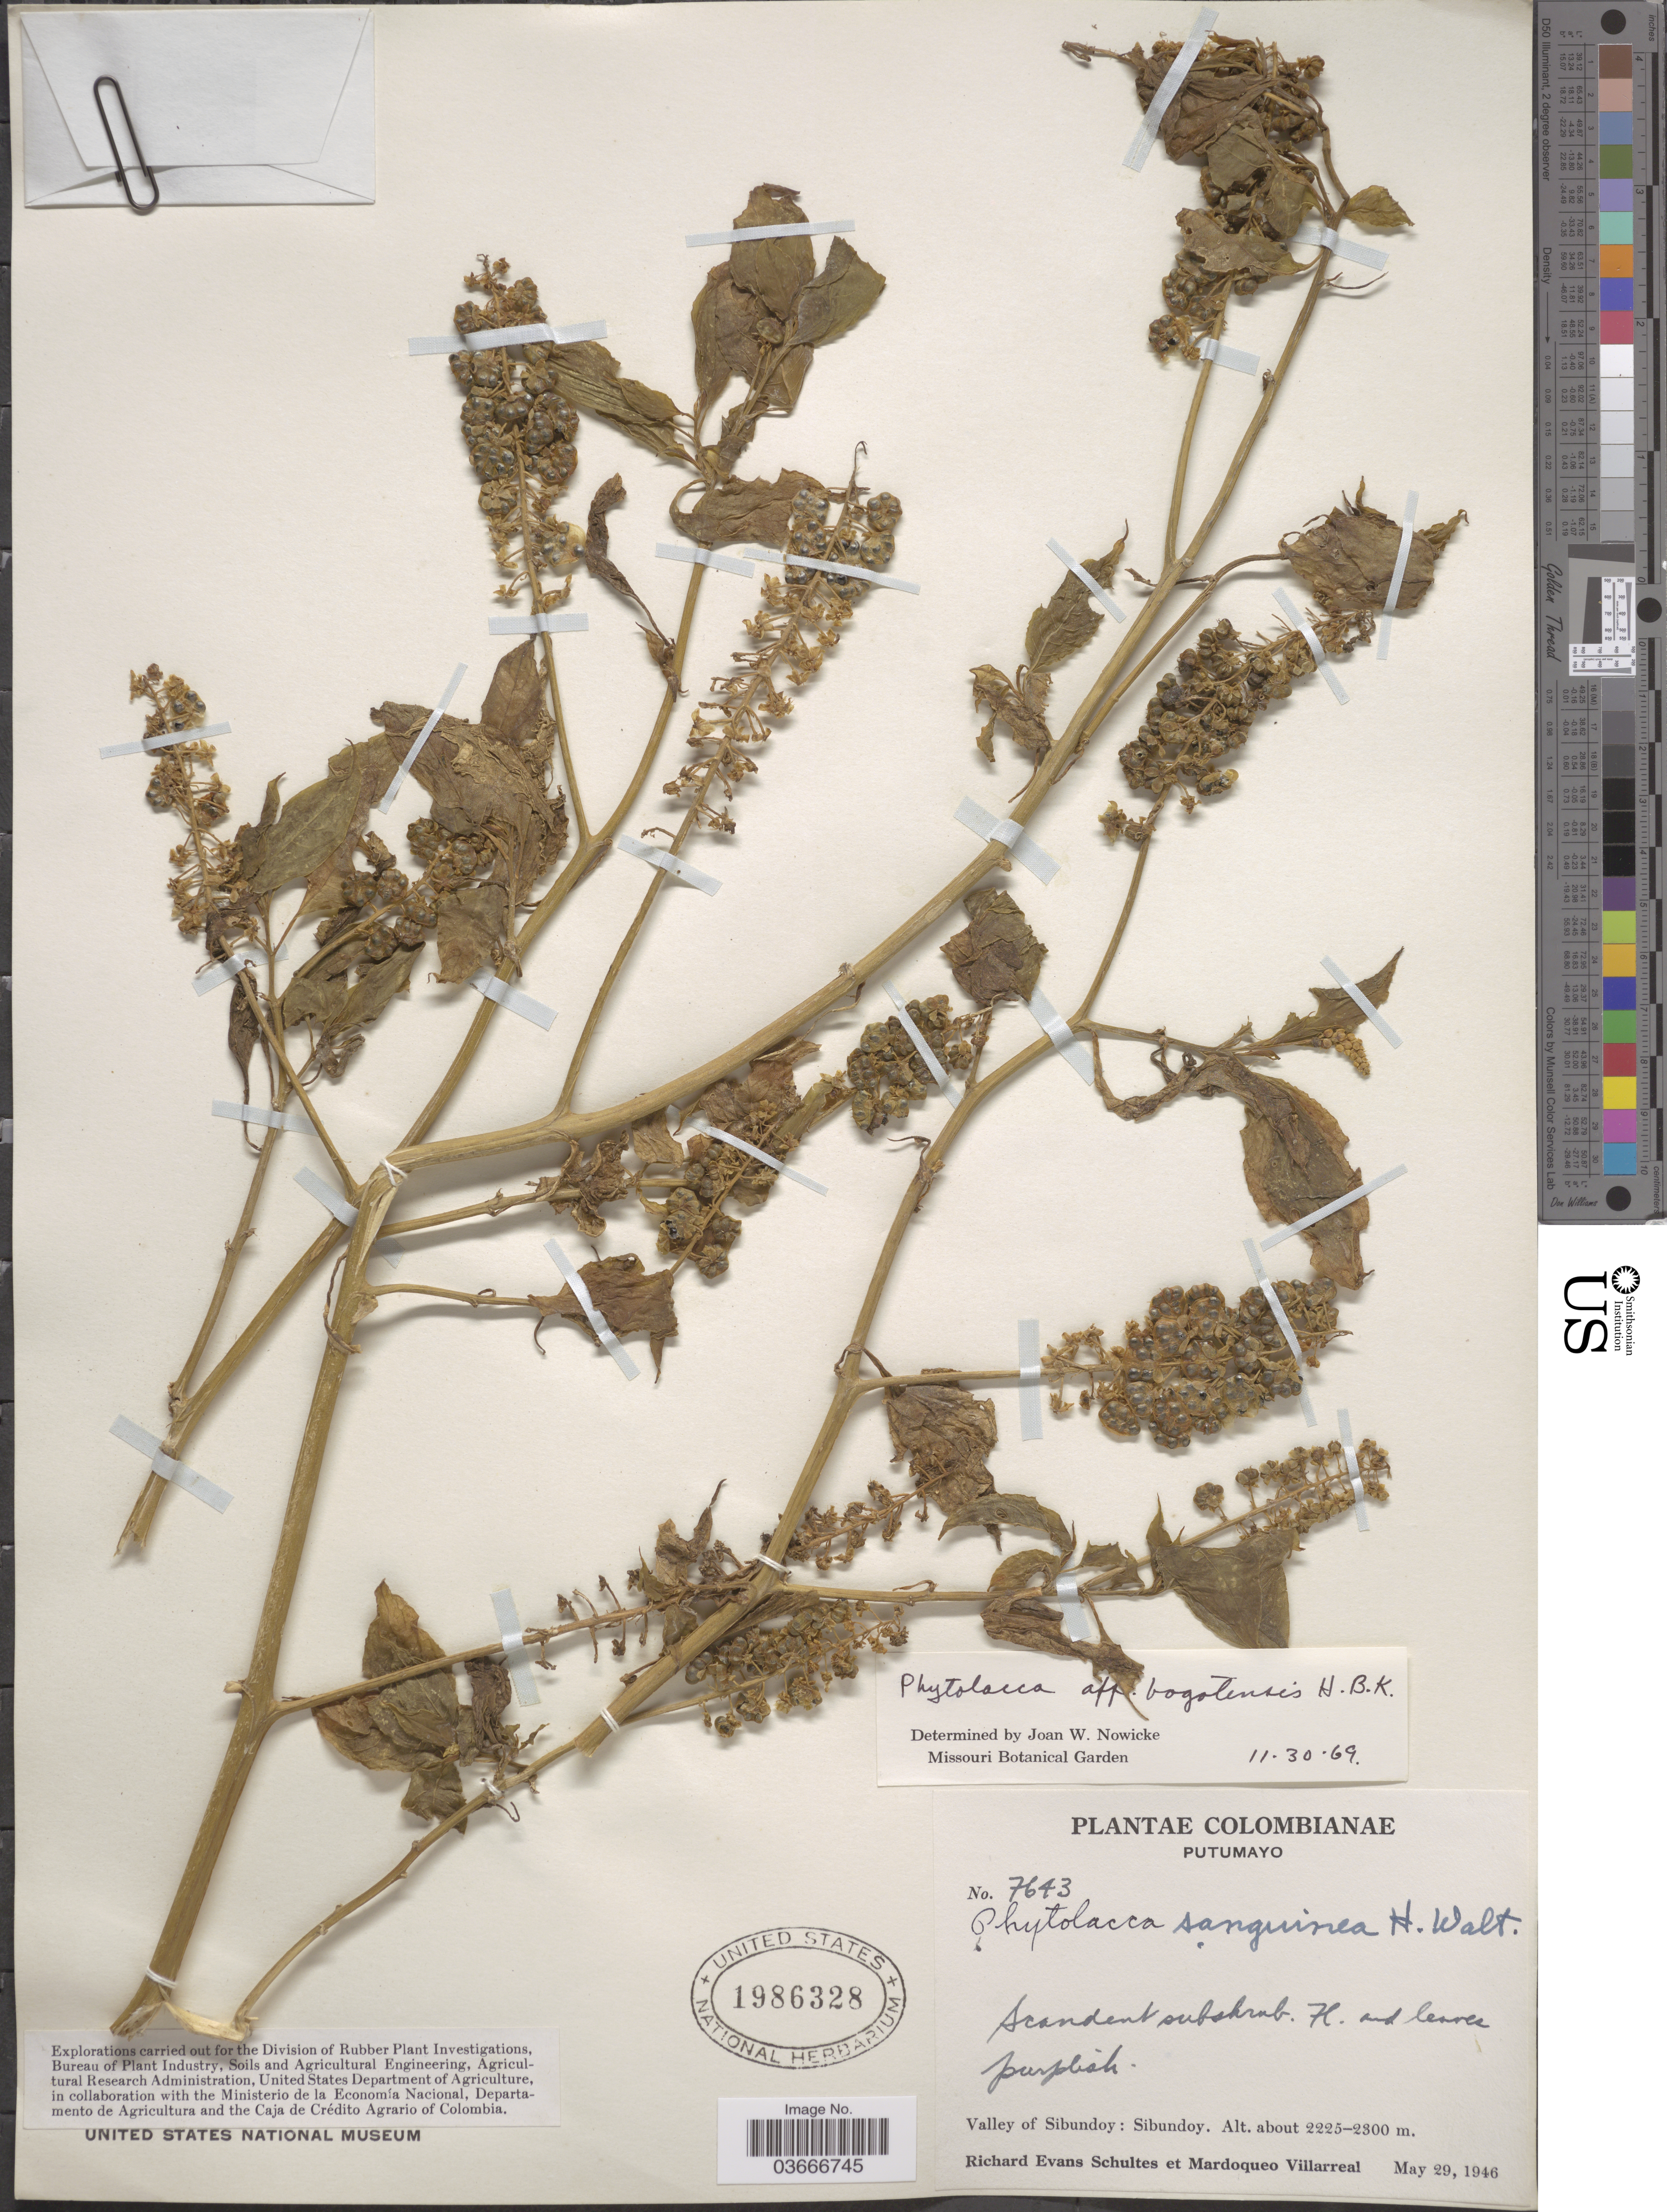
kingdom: Plantae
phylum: Tracheophyta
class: Magnoliopsida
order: Caryophyllales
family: Phytolaccaceae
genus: Phytolacca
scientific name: Phytolacca bogotensis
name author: Kunth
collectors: R. E. Schultes & M. Villarreal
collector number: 7643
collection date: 1946-05-29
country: Colombia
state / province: Putumayo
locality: Valley of Sibundoy: Sibundoy.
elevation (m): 2225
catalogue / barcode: US 1986328